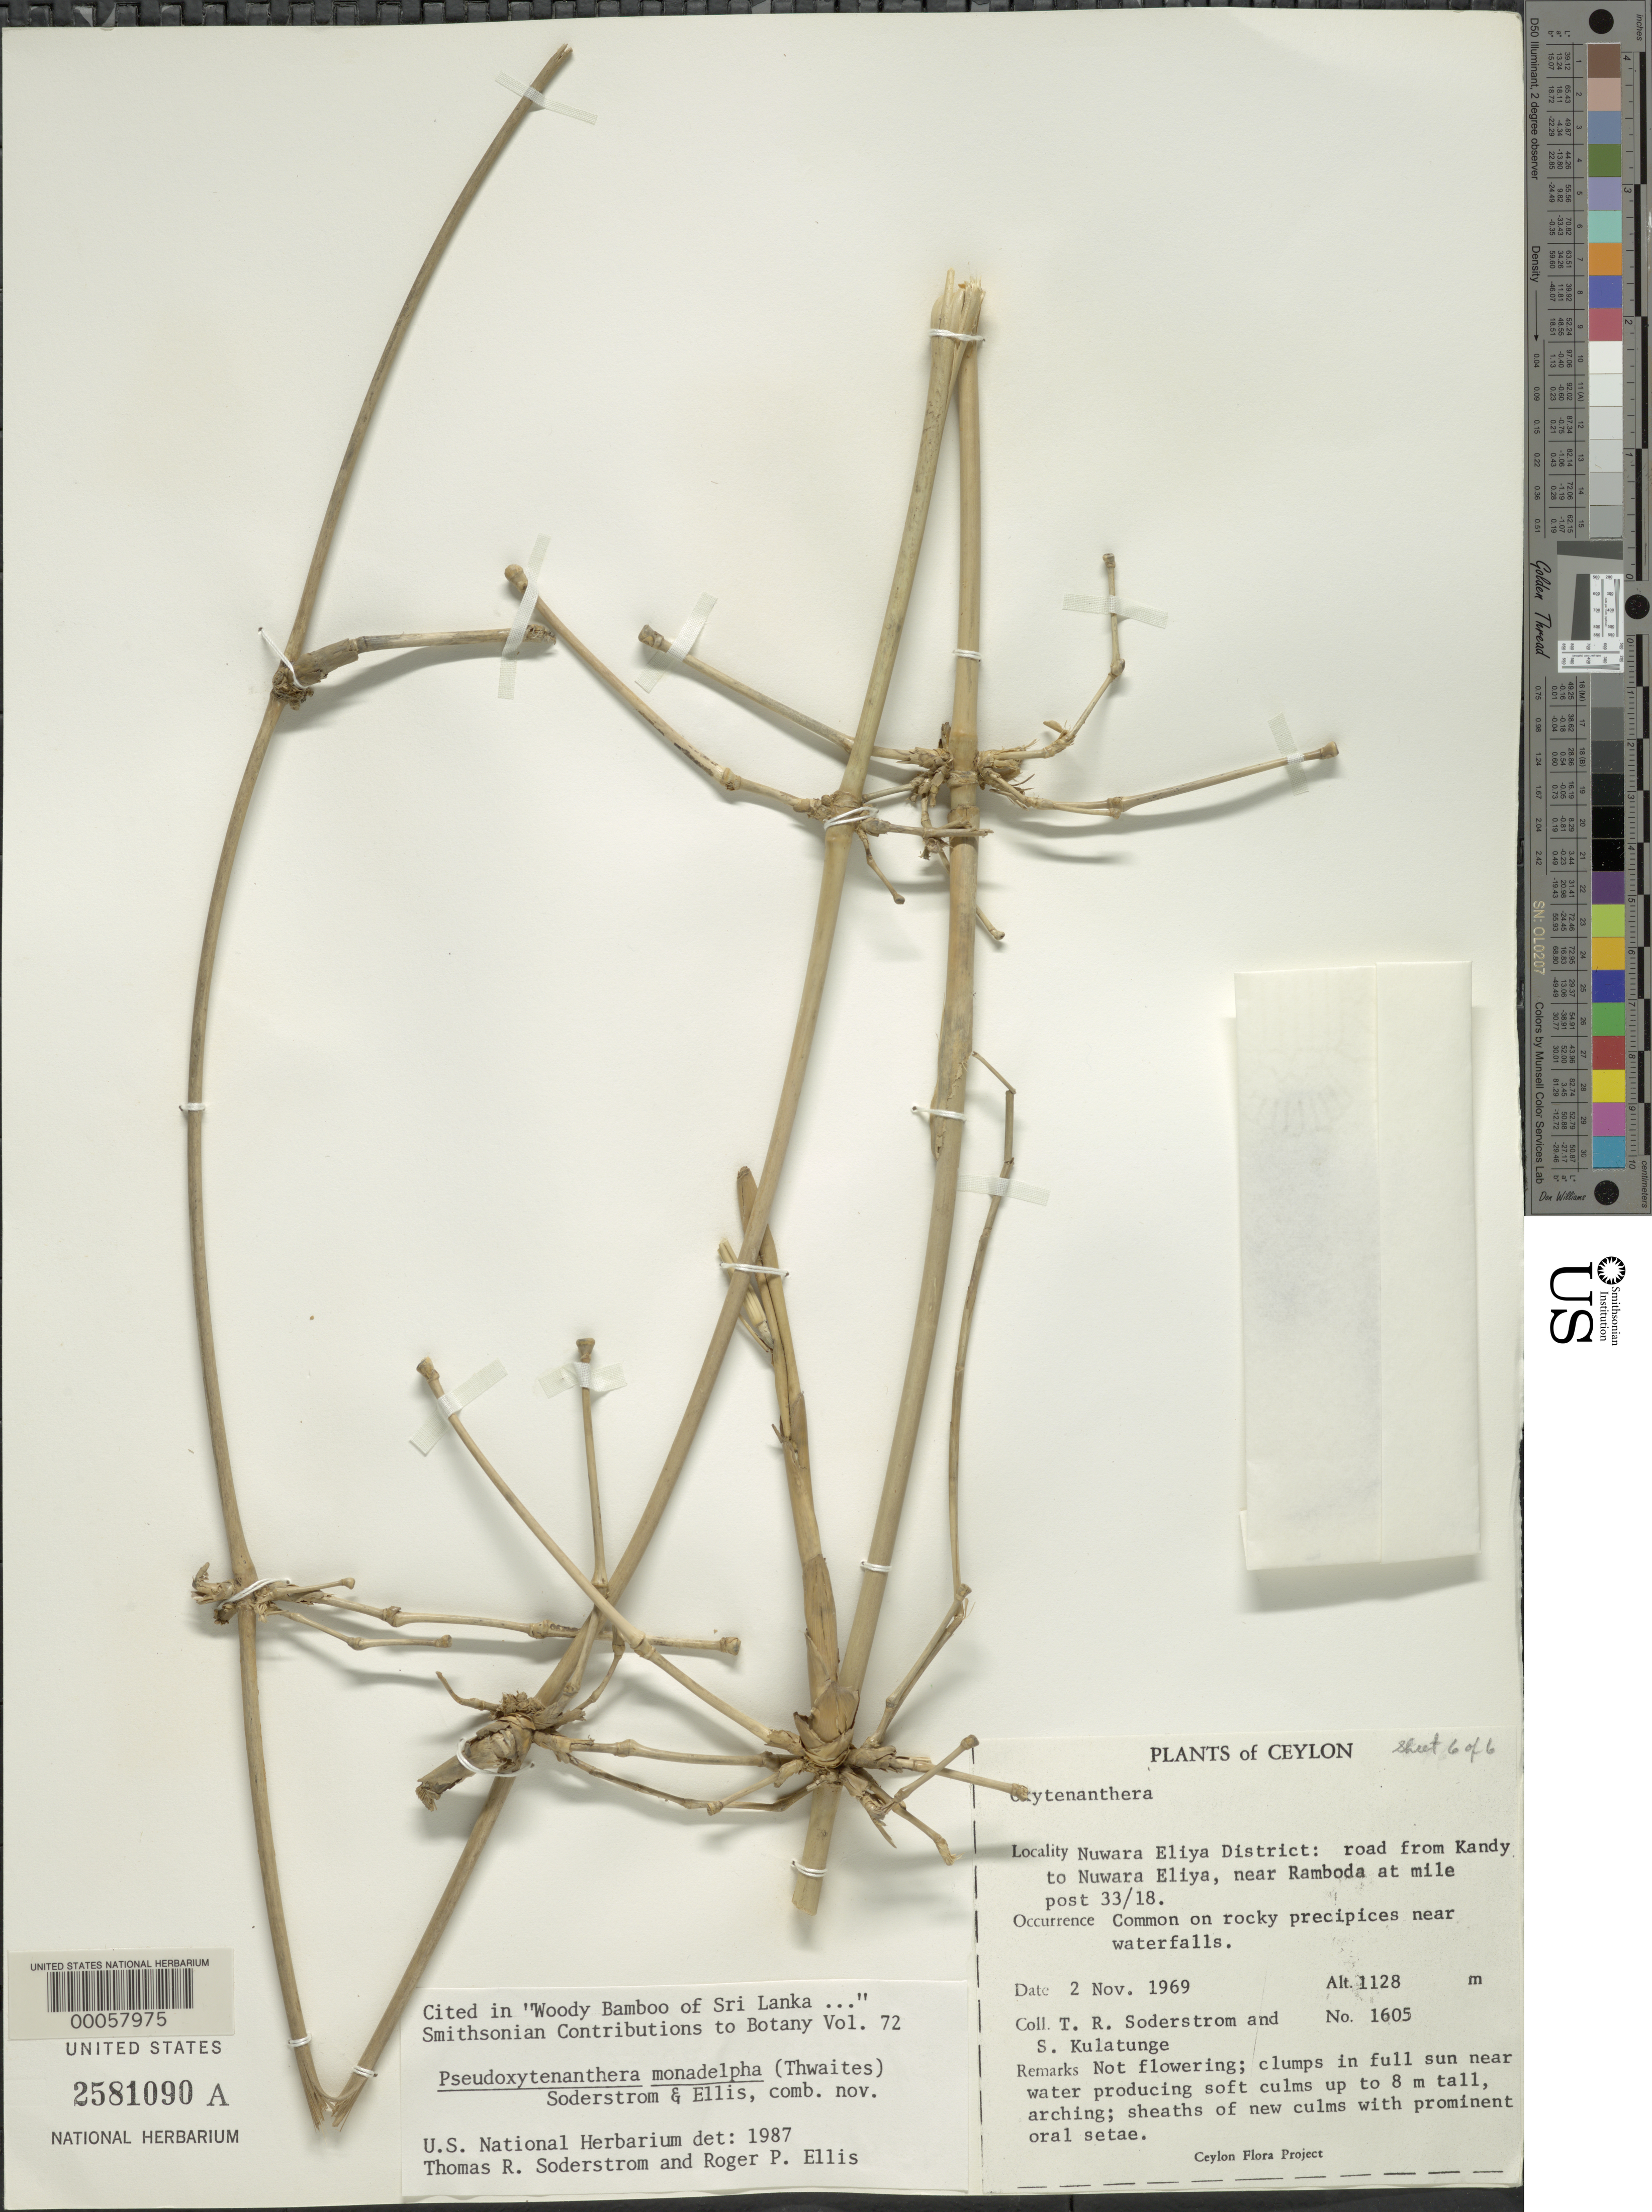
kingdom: Plantae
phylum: Tracheophyta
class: Liliopsida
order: Poales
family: Poaceae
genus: Pseudoxytenanthera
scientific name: Pseudoxytenanthera monadelpha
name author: (Thwaites) Soderstr. & J. Ellis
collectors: T. R. Soderstrom & S. Kulatunge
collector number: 1605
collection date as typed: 02 Nov 1969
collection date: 1969-11-02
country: Sri Lanka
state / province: Central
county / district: Nuwara Eliya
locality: Road from Kandy to Nuwara Eliya, near Ramboda at mile post 33/18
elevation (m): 1128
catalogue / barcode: US 2581090